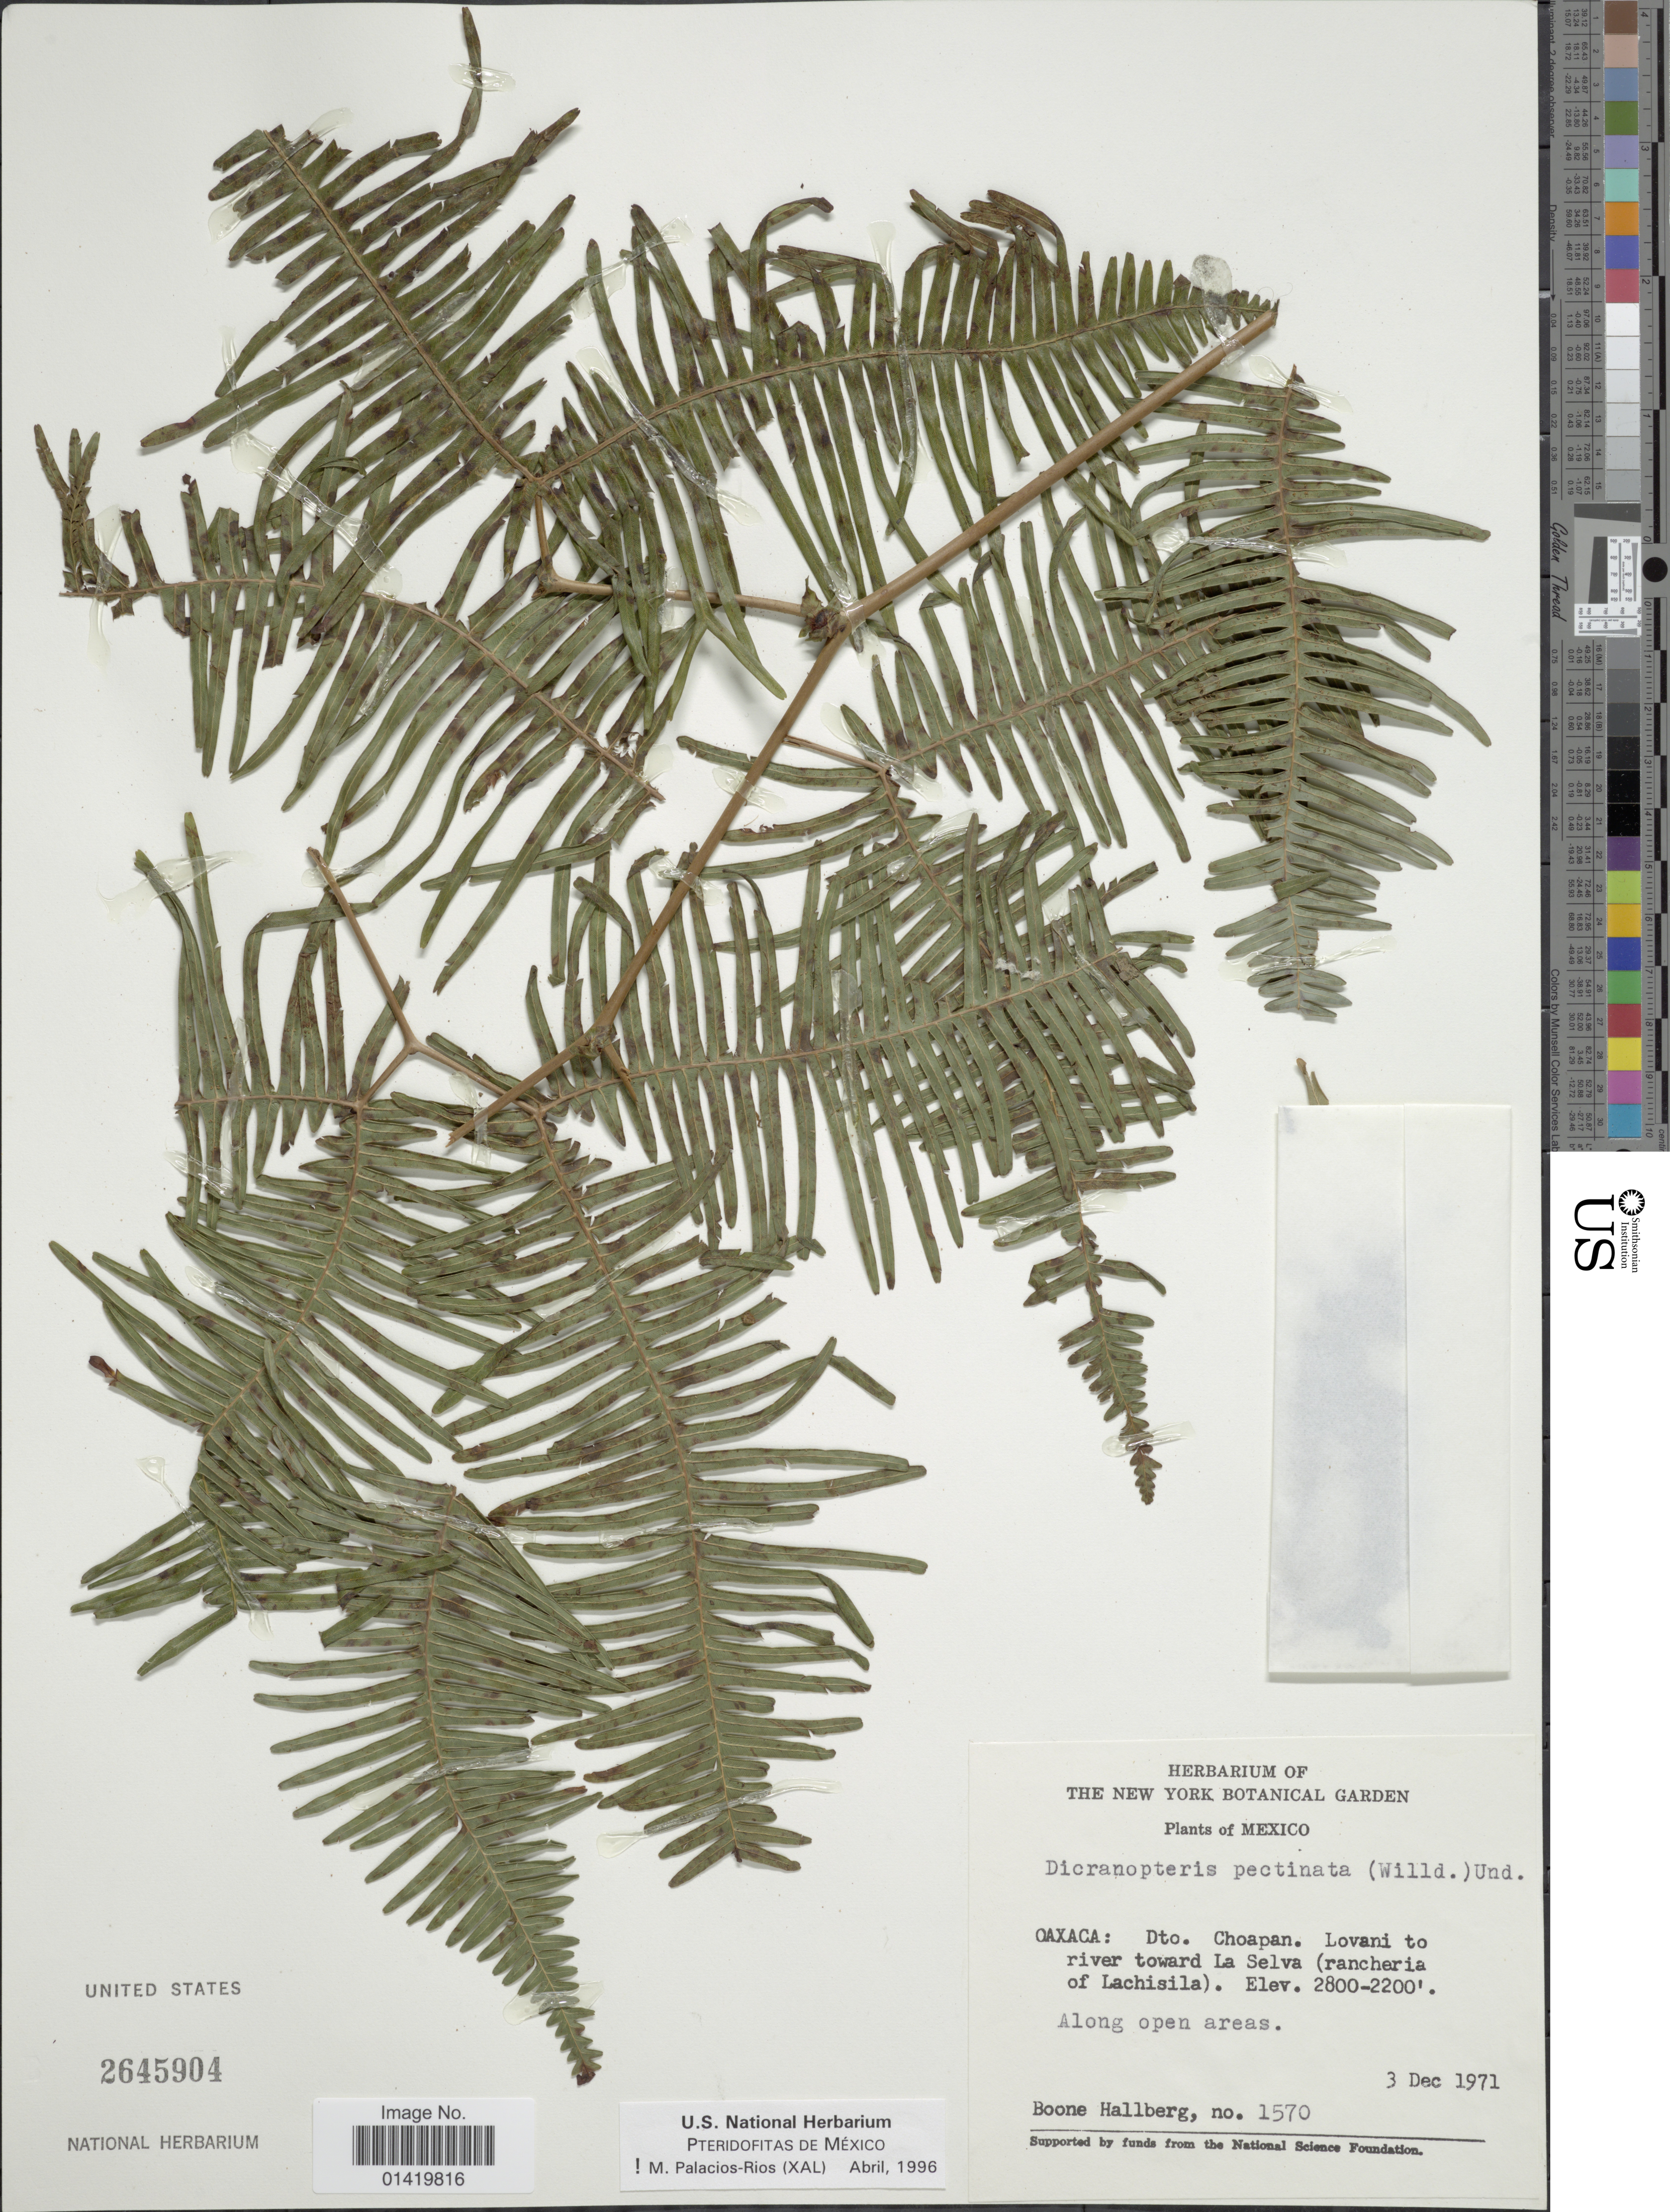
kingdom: Plantae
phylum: Tracheophyta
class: Polypodiopsida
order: Gleicheniales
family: Gleicheniaceae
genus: Gleichenella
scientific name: Gleichenella pectinata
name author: (Willd.) Ching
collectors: B. Hallberg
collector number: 1570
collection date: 1971-12-03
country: Mexico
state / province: Oaxaca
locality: Dto Choapan. Lovani to river toward La Selva (rancheria of Lachisla), Along open areas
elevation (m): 671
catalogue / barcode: US 2645904